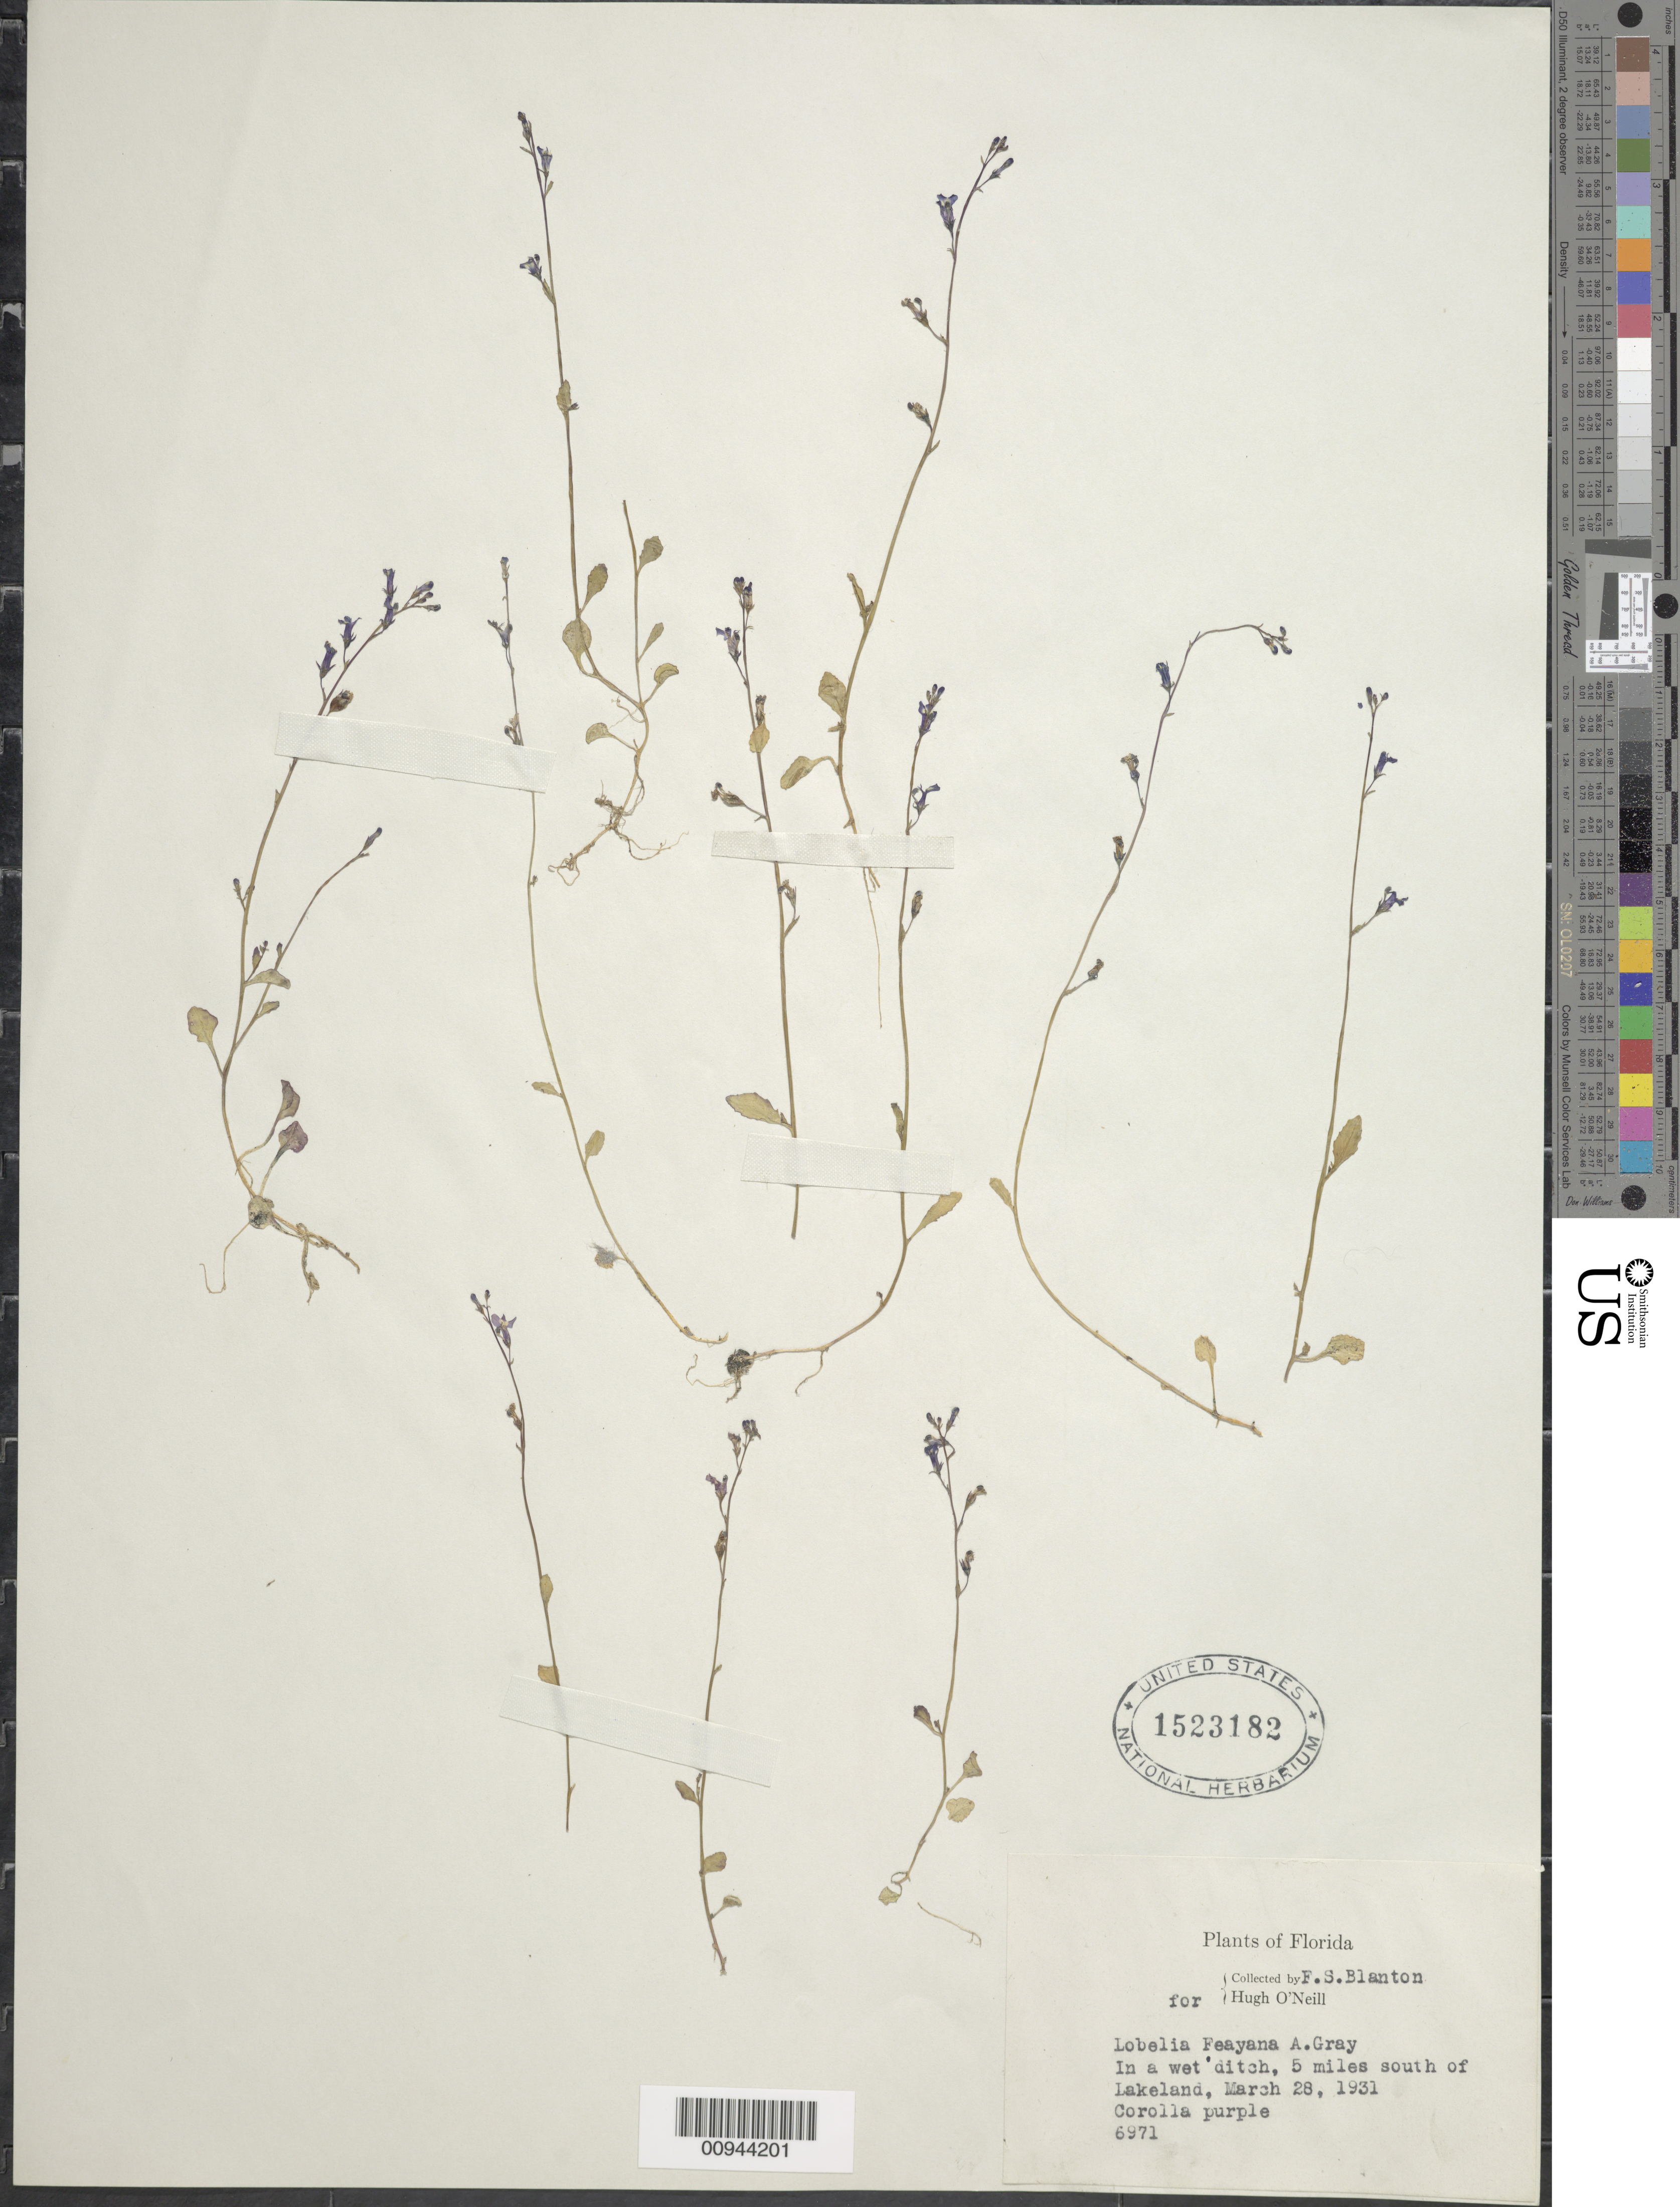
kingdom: Plantae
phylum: Tracheophyta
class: Magnoliopsida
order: Asterales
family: Campanulaceae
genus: Lobelia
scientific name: Lobelia feayana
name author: A. Gray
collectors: F. S. Blanton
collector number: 6971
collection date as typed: March 28, 1931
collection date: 1931-03-28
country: United States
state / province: Florida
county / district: Polk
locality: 5 miles south of Lakeland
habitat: in a wet ditch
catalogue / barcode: US 1523182